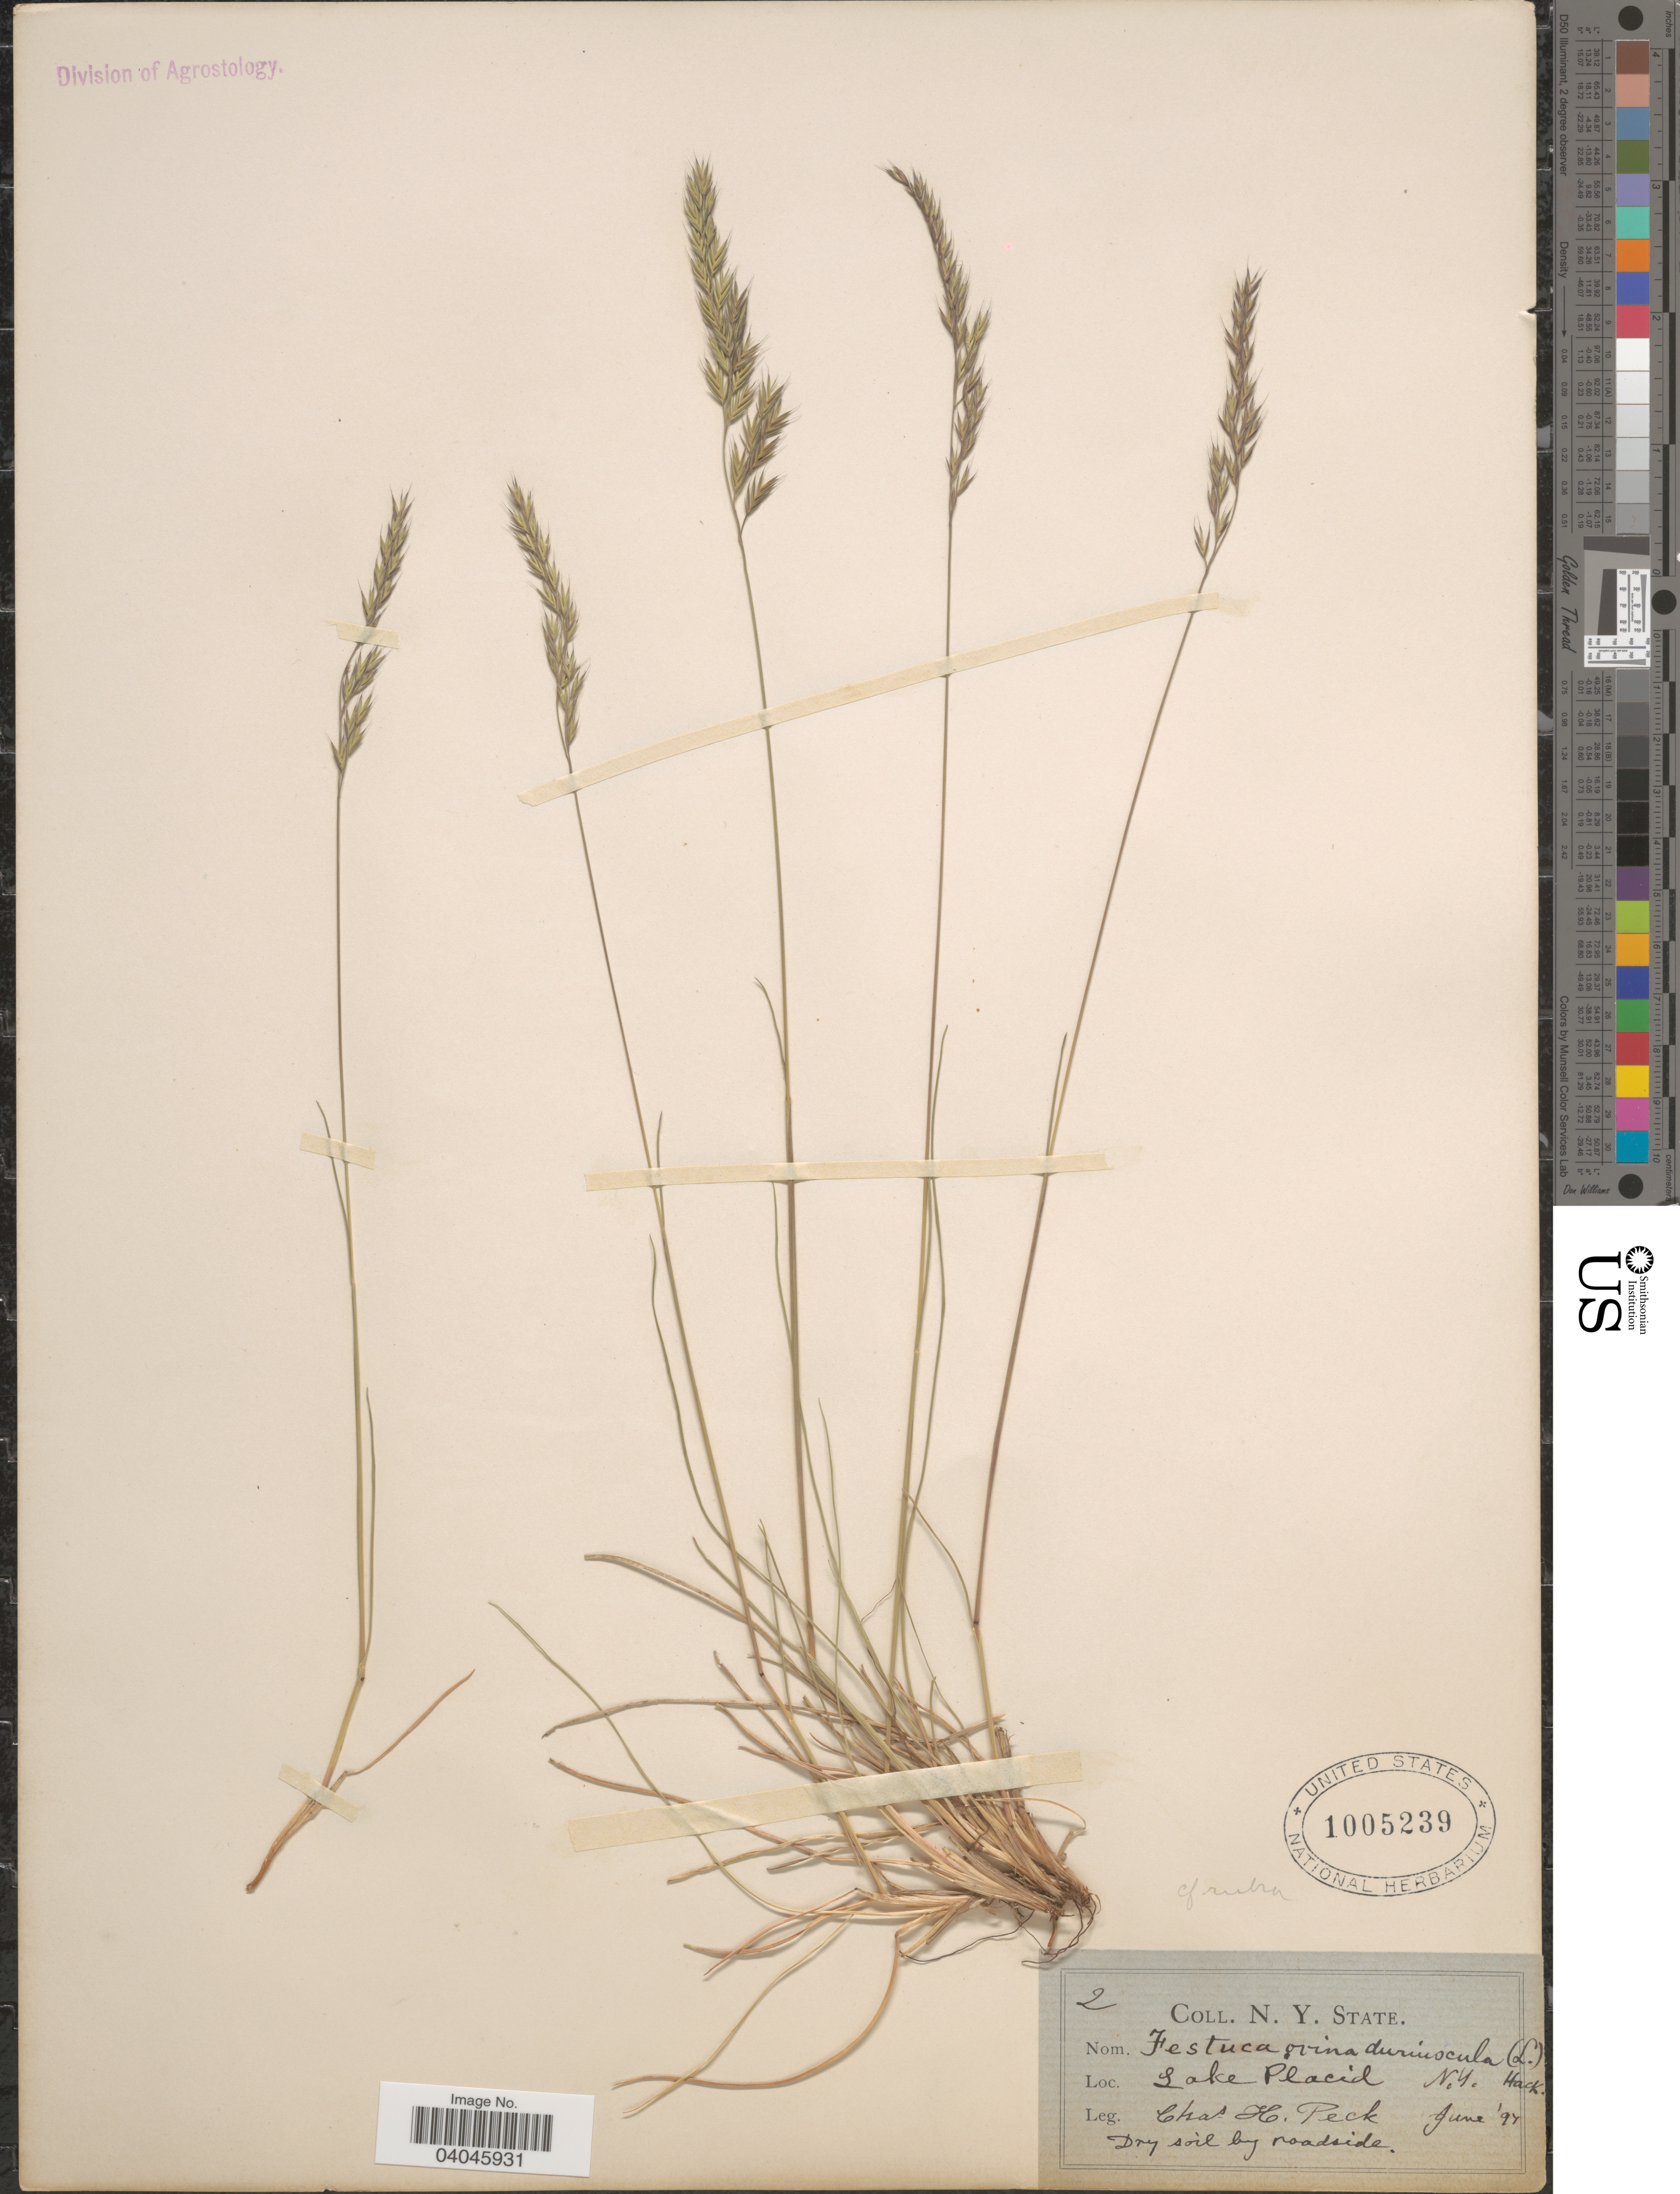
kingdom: Plantae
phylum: Tracheophyta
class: Liliopsida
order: Poales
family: Poaceae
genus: Festuca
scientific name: Festuca rubra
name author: L.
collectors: C. H. Peck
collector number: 2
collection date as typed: Transcribed d/m/y: /6/94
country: United States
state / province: New York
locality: Lake Placid.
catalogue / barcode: US 1005239